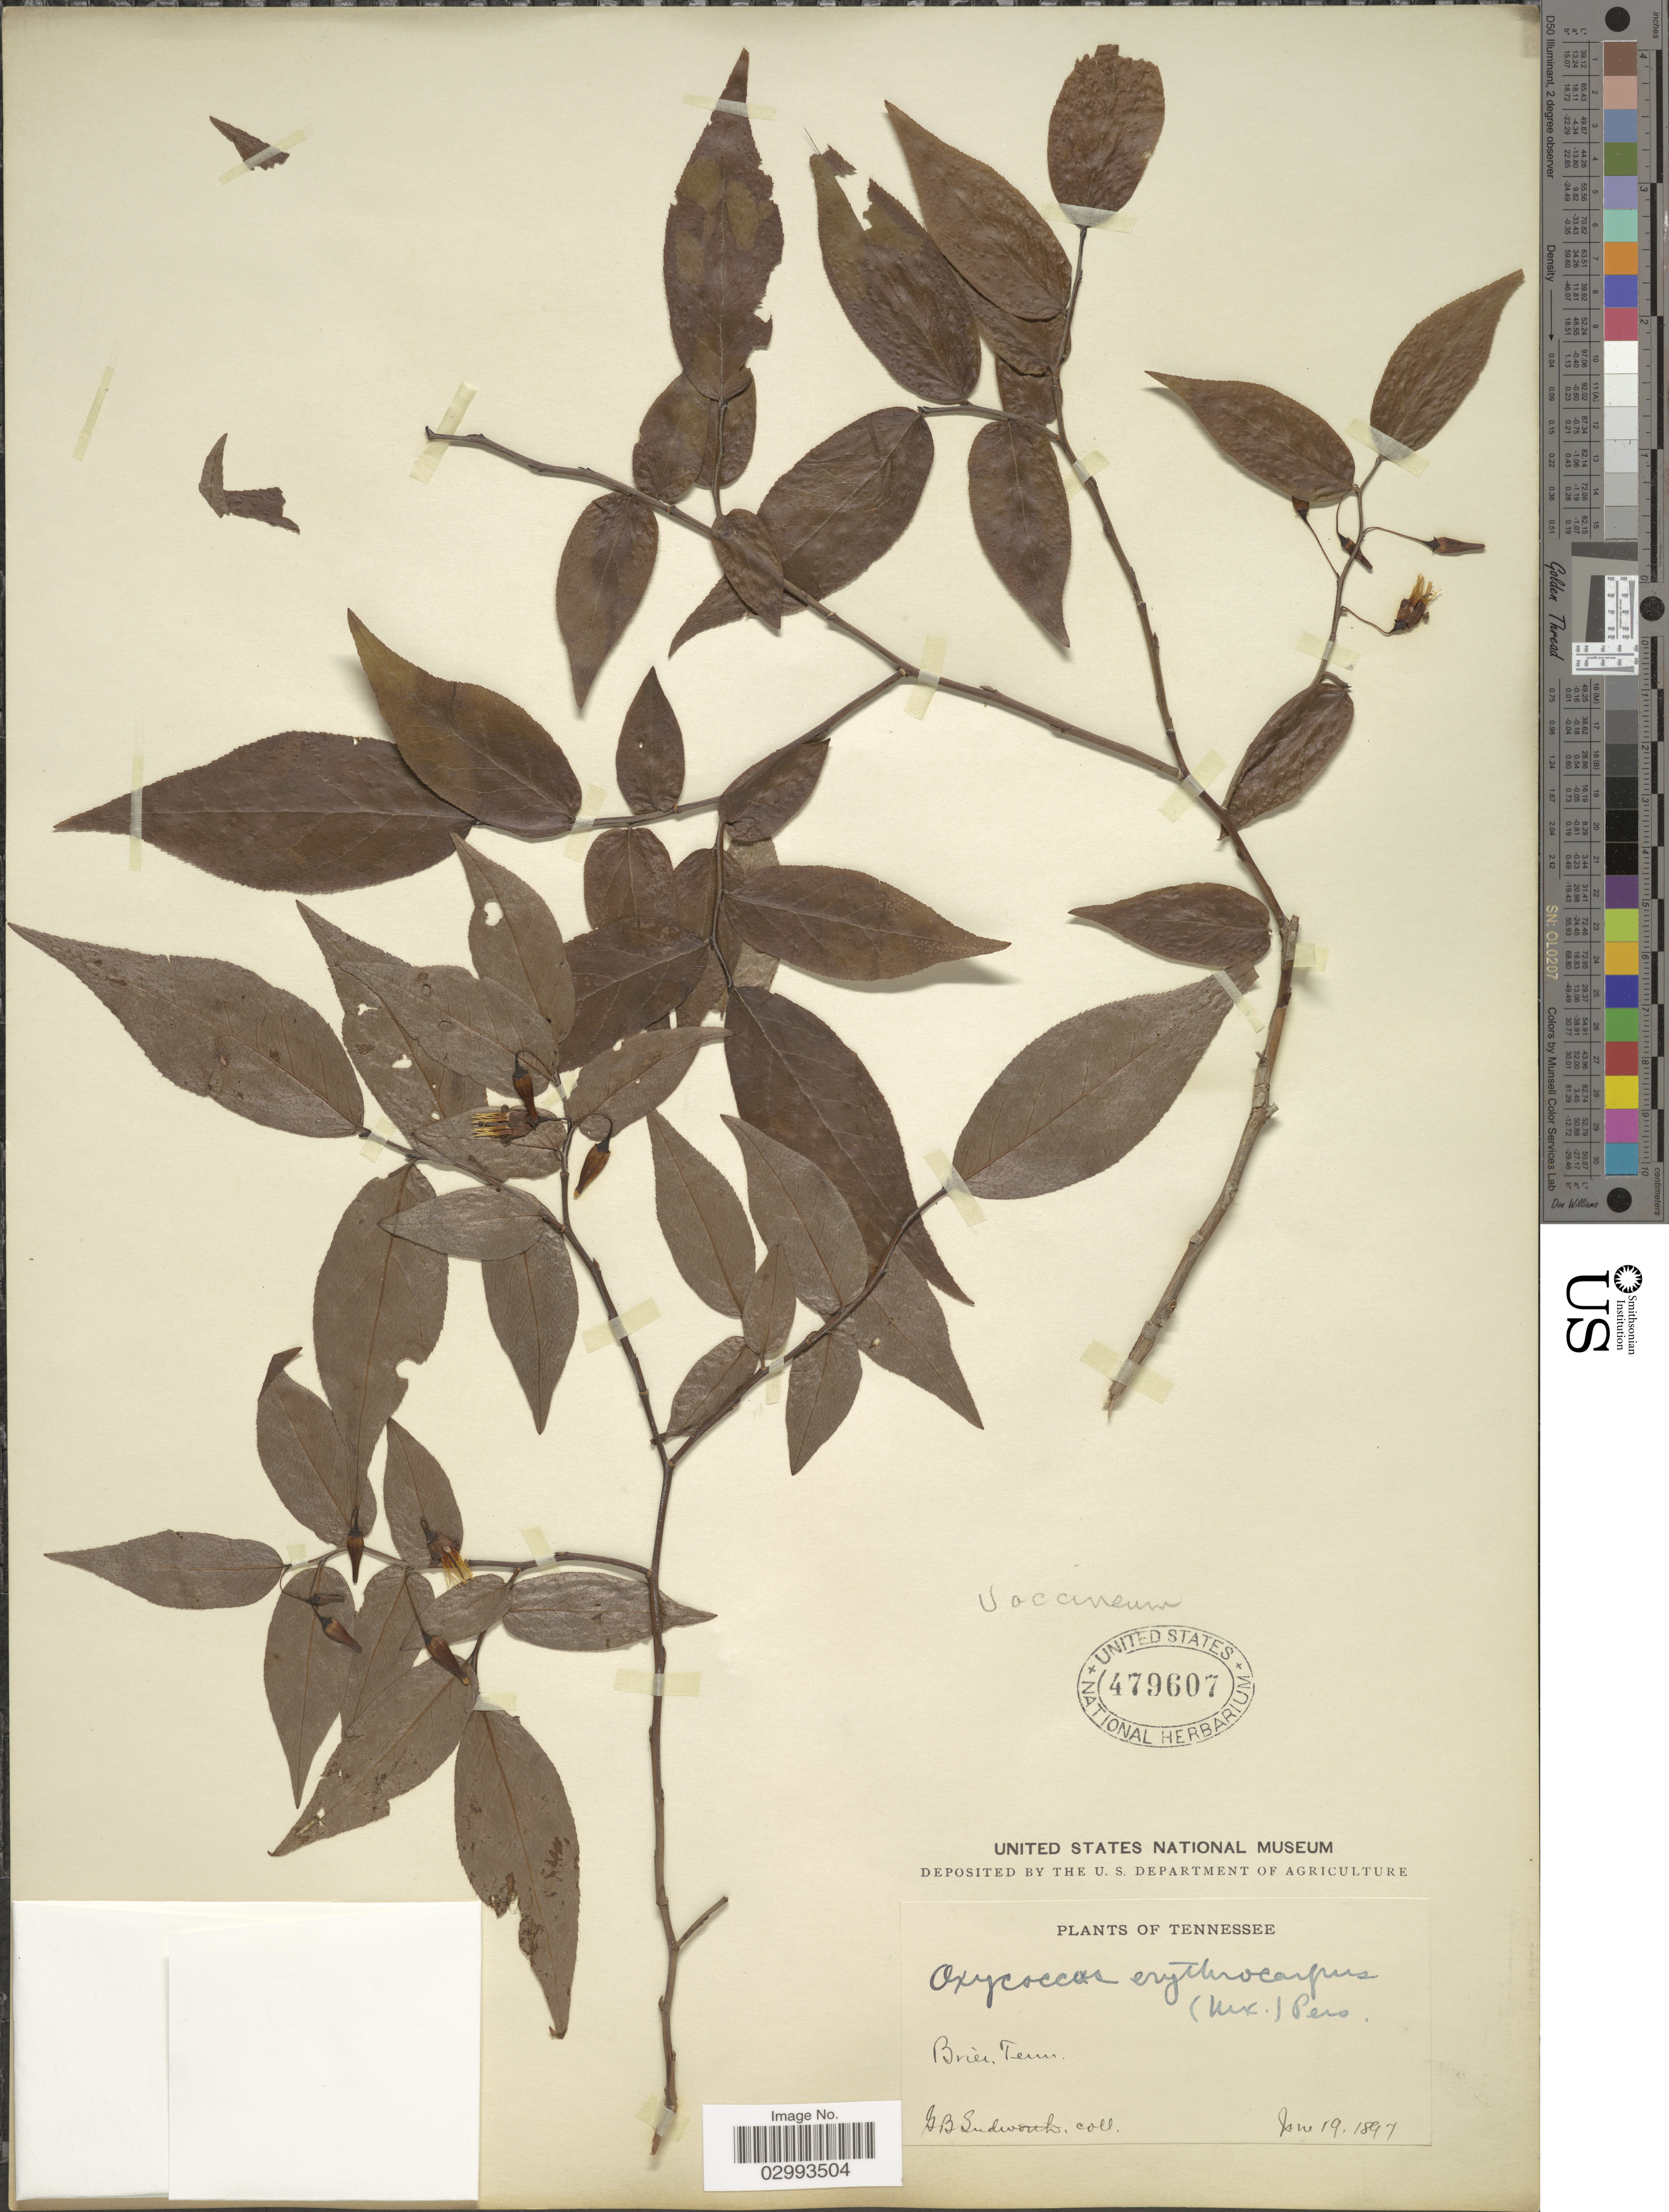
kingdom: Plantae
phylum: Tracheophyta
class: Magnoliopsida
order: Ericales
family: Ericaceae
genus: Hugeria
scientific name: Hugeria erythrocarpa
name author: (Michx.) Small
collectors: G. B. Sudworth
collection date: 1897-06-19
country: United States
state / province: Tennessee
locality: Brier.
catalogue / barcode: US 479607